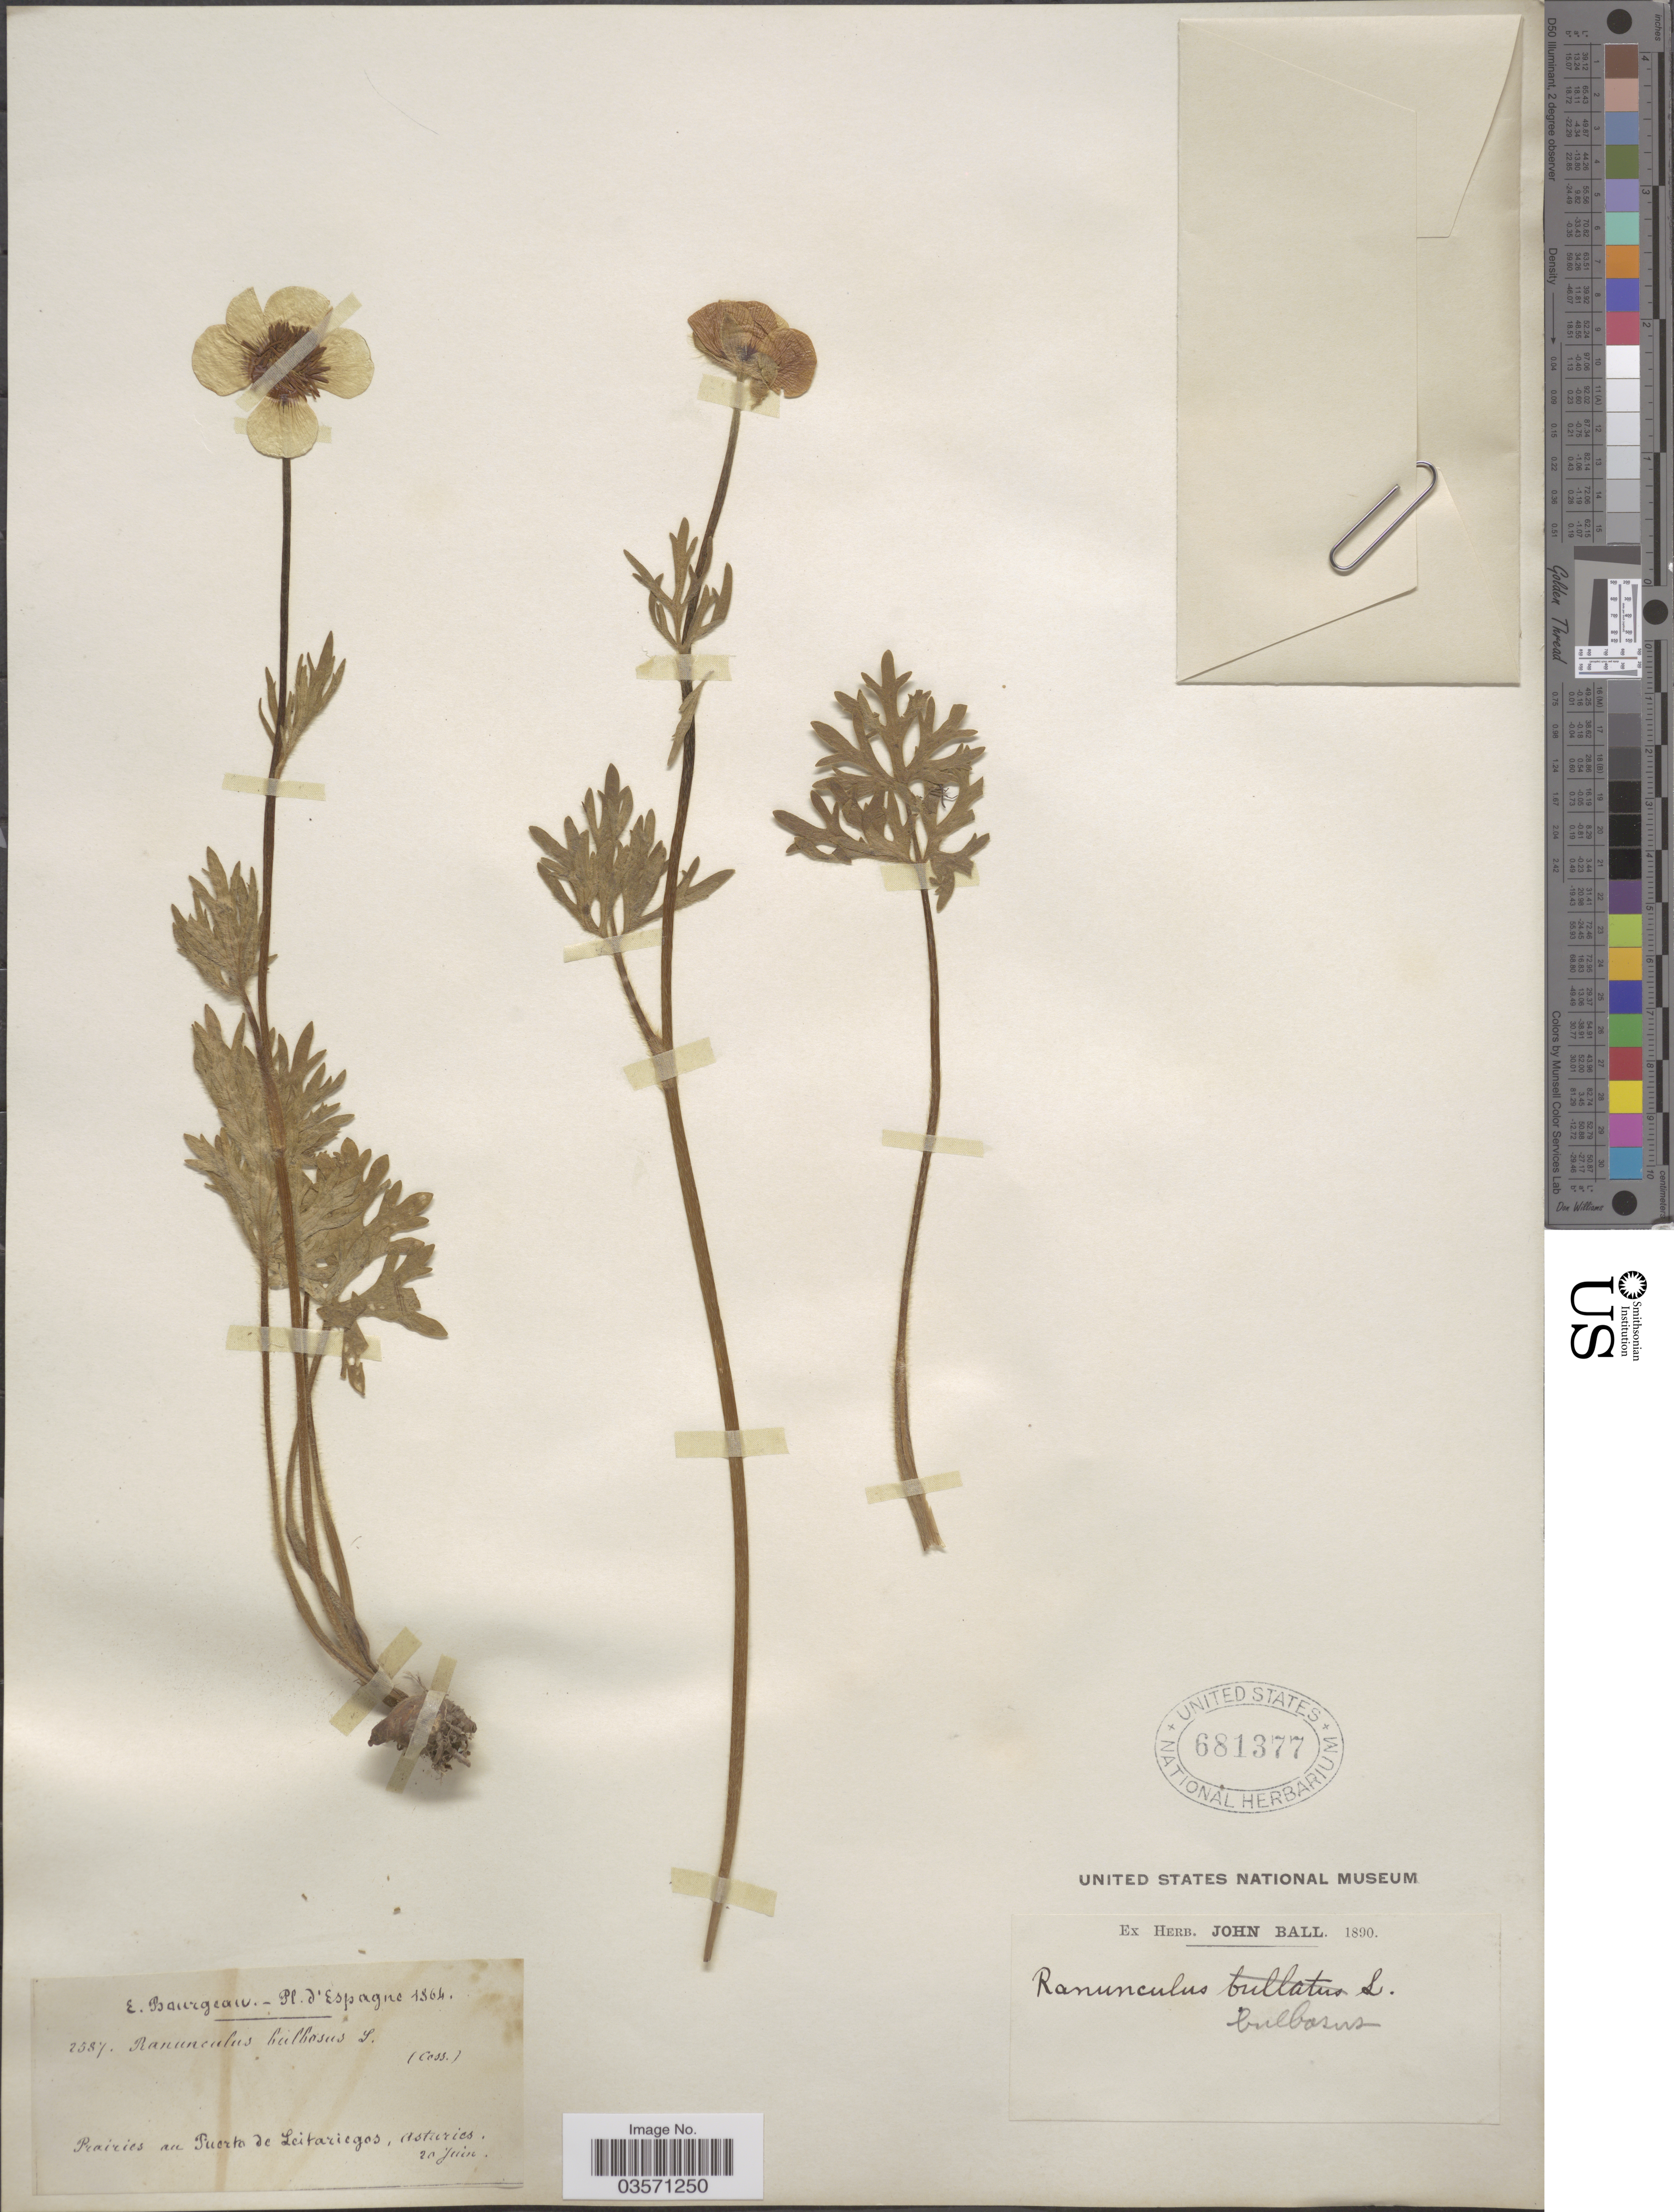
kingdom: Plantae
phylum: Tracheophyta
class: Magnoliopsida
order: Ranunculales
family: Ranunculaceae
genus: Ranunculus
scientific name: Ranunculus bulbosus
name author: L.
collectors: E. Bourgeau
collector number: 2587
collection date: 1864-06-20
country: Spain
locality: Espagne. Prairies au Puerto de Leitariegos, Asturias.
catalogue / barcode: US 681377